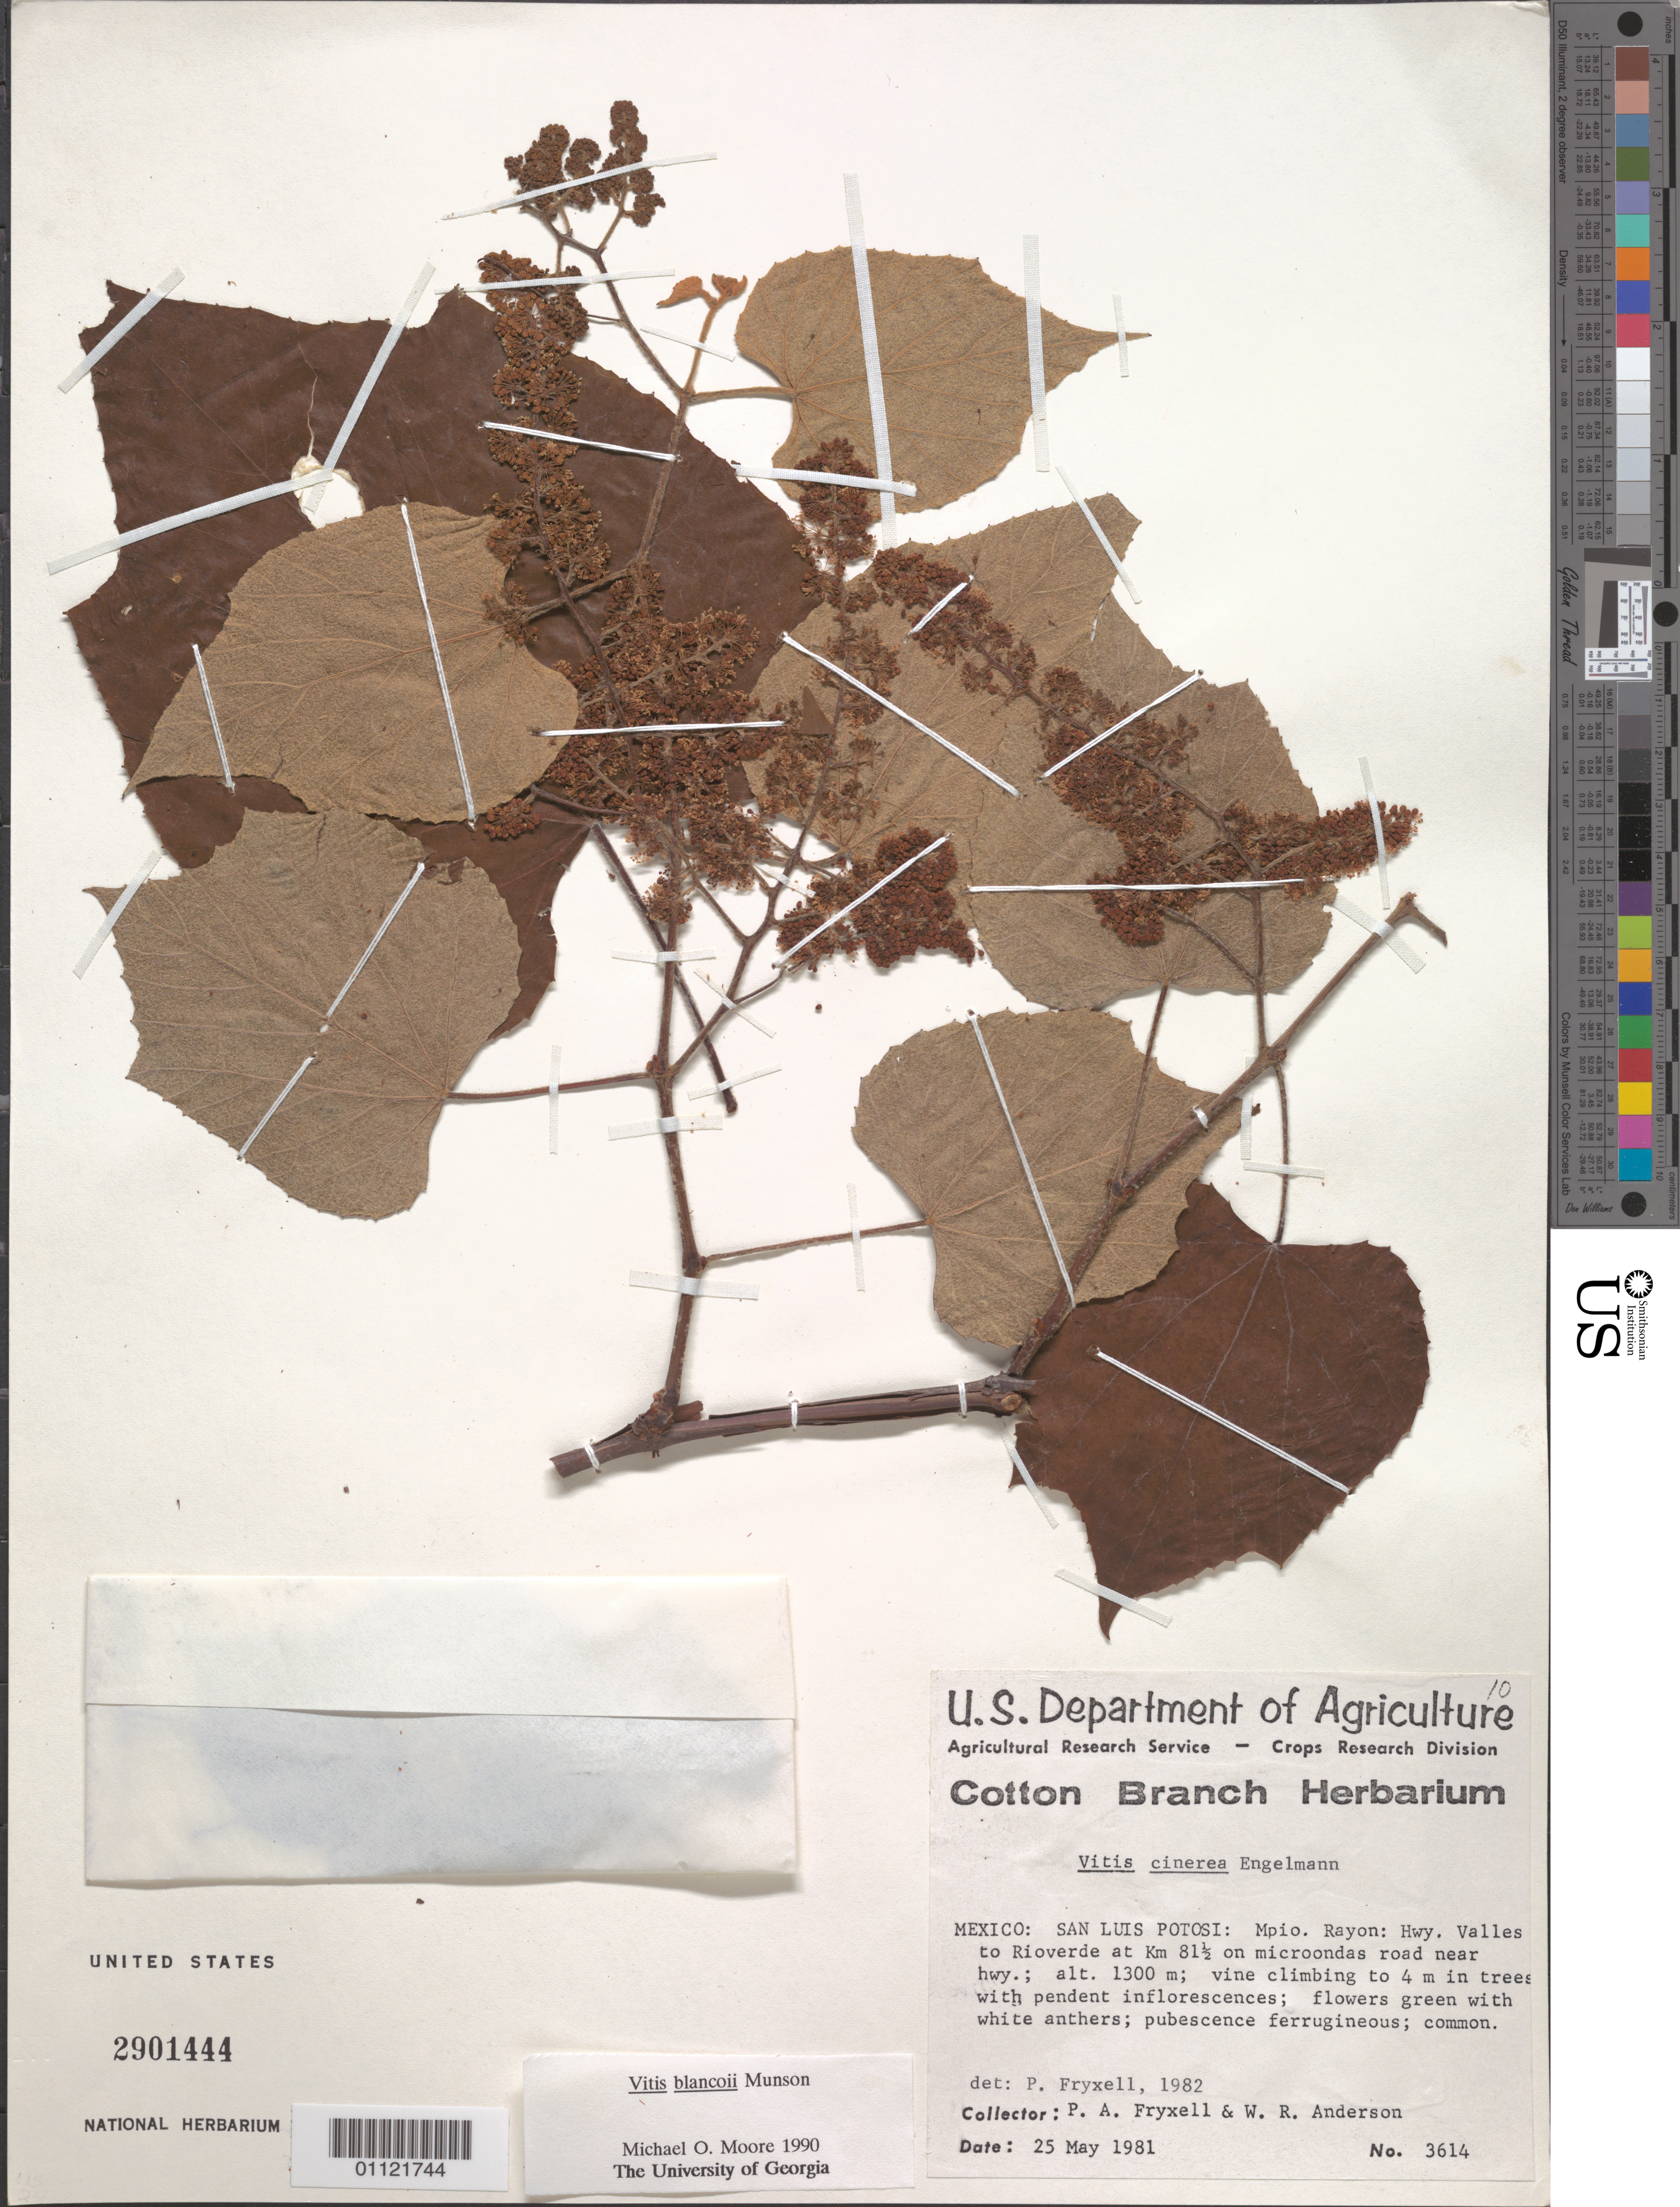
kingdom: Plantae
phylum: Tracheophyta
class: Magnoliopsida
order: Vitales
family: Vitaceae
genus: Vitis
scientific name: Vitis blancoii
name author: Munson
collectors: P. A. Fryxell & R. W. Anderson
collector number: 3614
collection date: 1981-05-25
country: Mexico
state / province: San Luis Potosi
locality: Rayon: Hwy. Valles to Rioverde at Km 81 1/2 on Microondas road near hwy.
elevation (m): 1300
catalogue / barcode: US 2901444